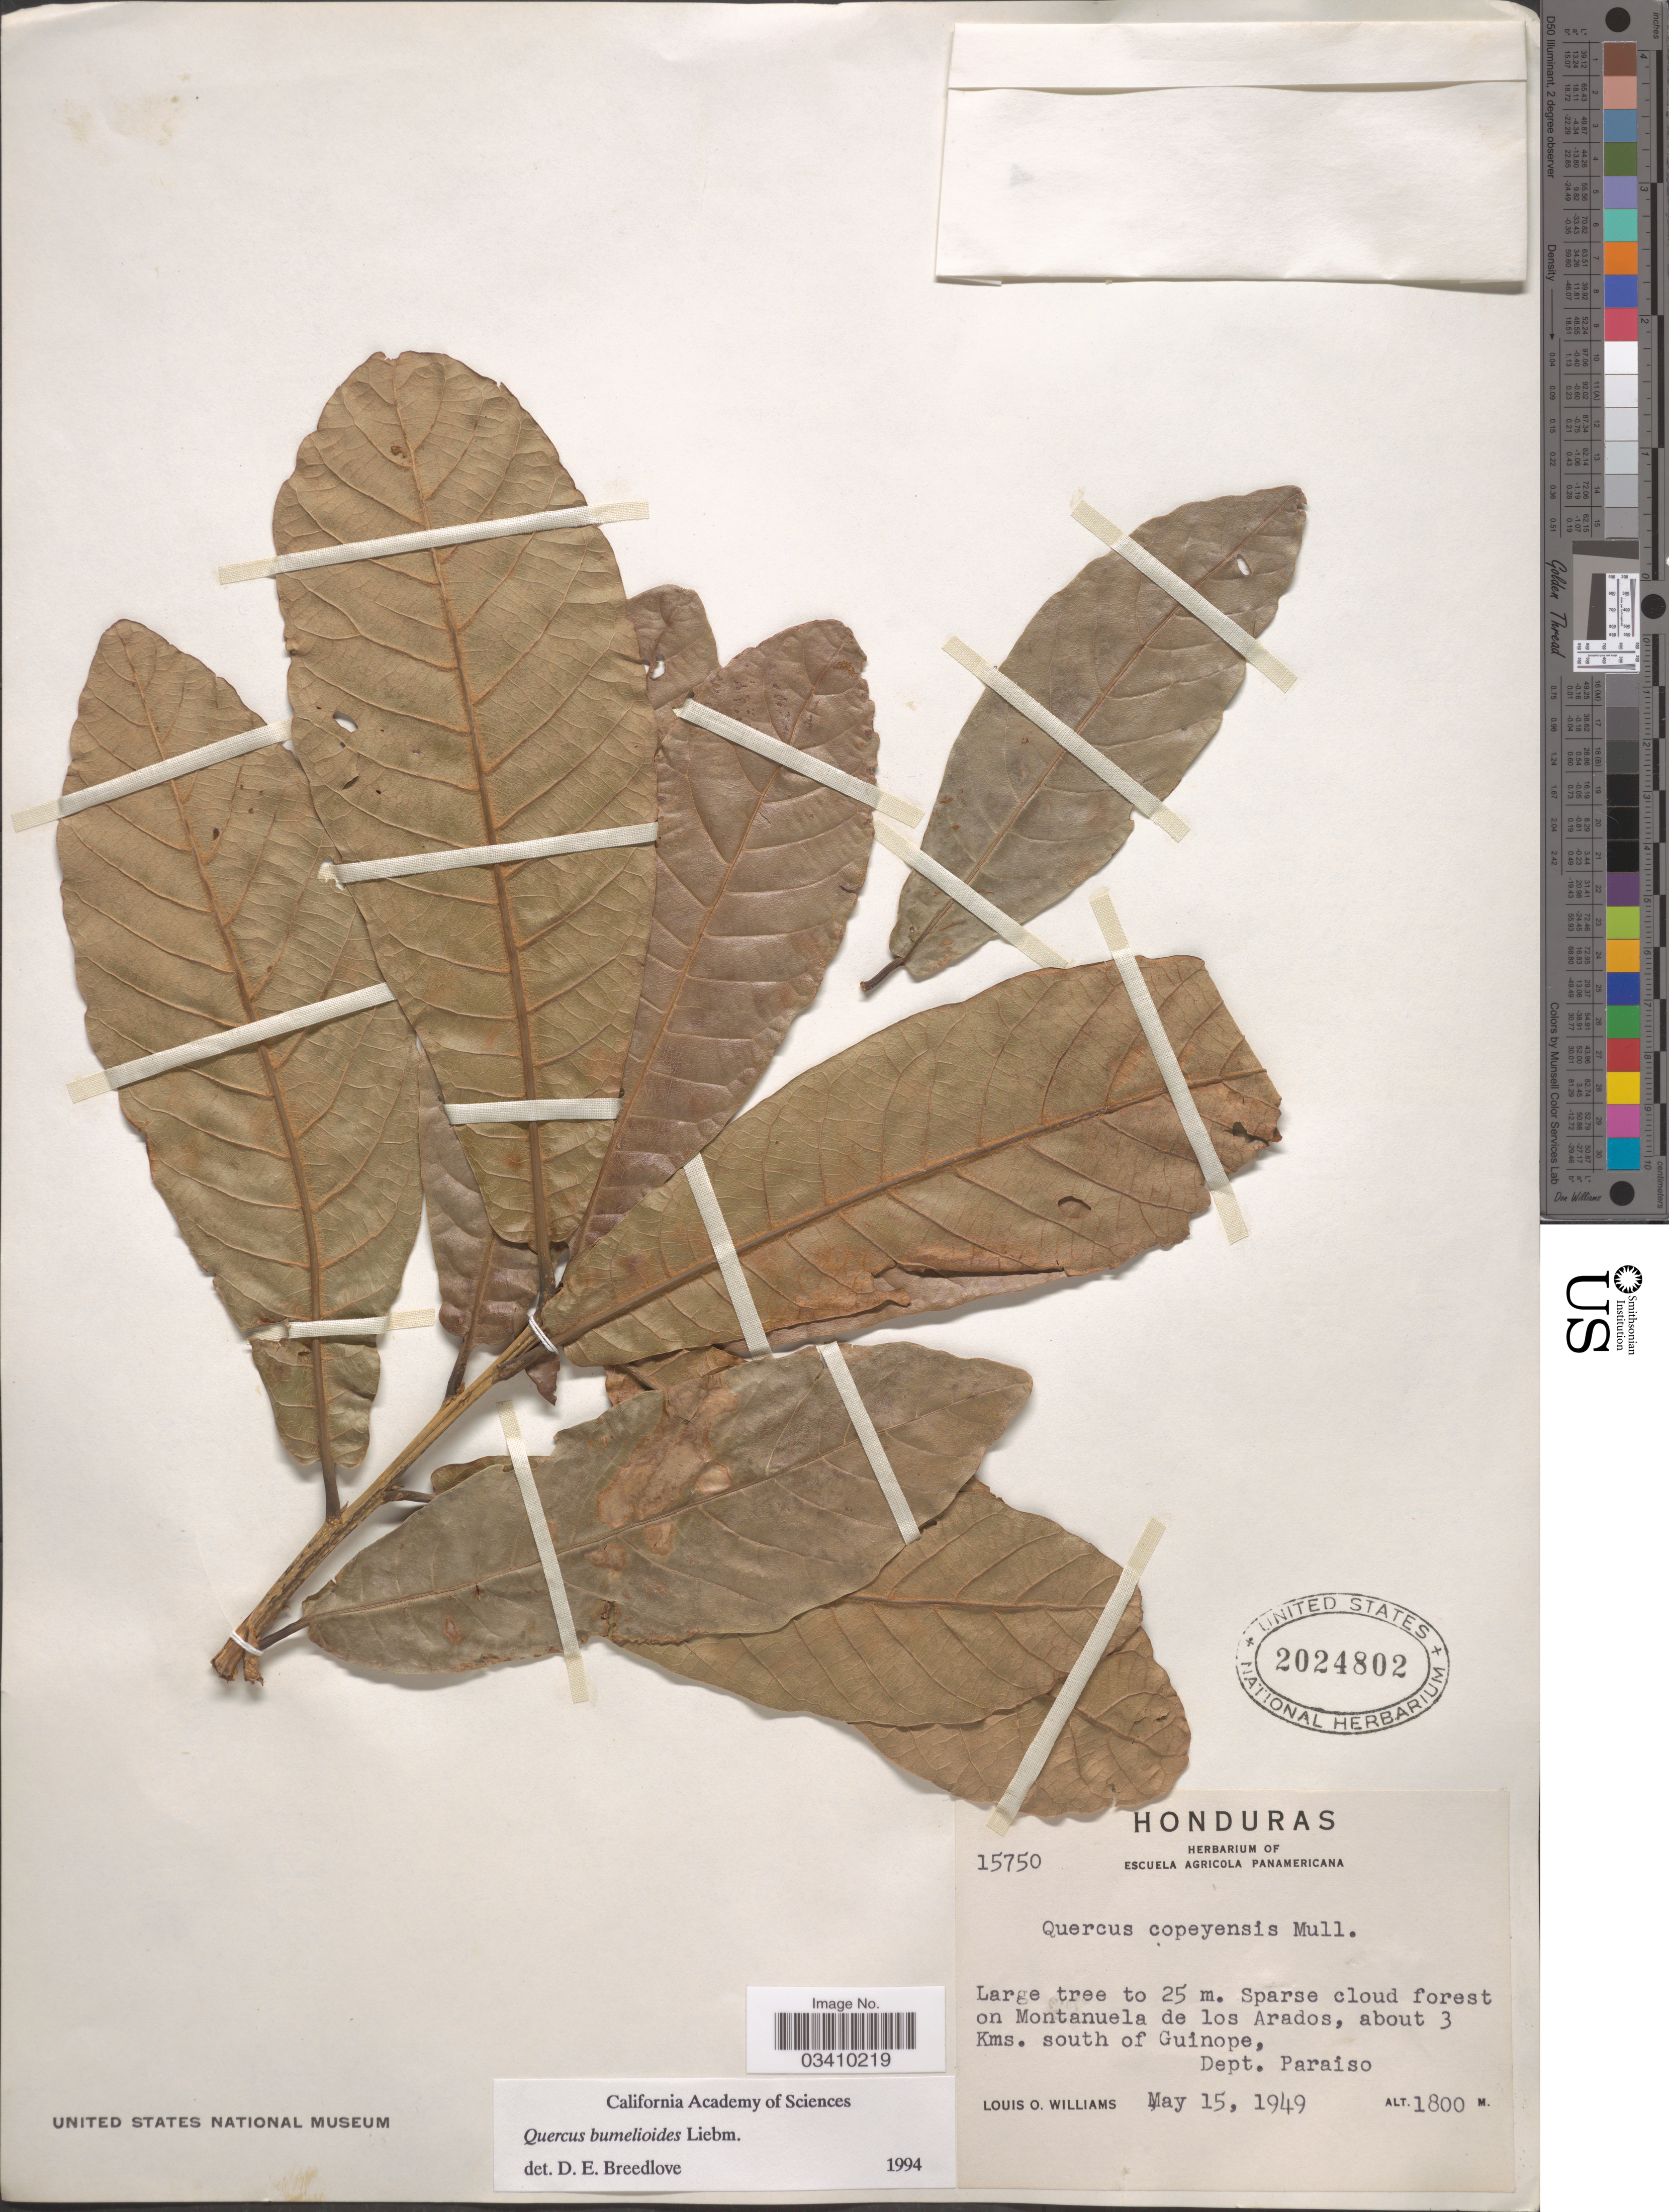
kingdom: Plantae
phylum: Tracheophyta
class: Magnoliopsida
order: Fagales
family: Fagaceae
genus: Quercus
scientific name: Quercus bumelioides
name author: Liebm.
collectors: L. O. Williams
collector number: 15750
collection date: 1949-05-15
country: Honduras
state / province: El Paraíso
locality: Sparse cloud forest on Montanuela de los Arados, about 3 Kms. south of Guinope, Dept Paraiso.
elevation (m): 1800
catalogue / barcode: US 2024802